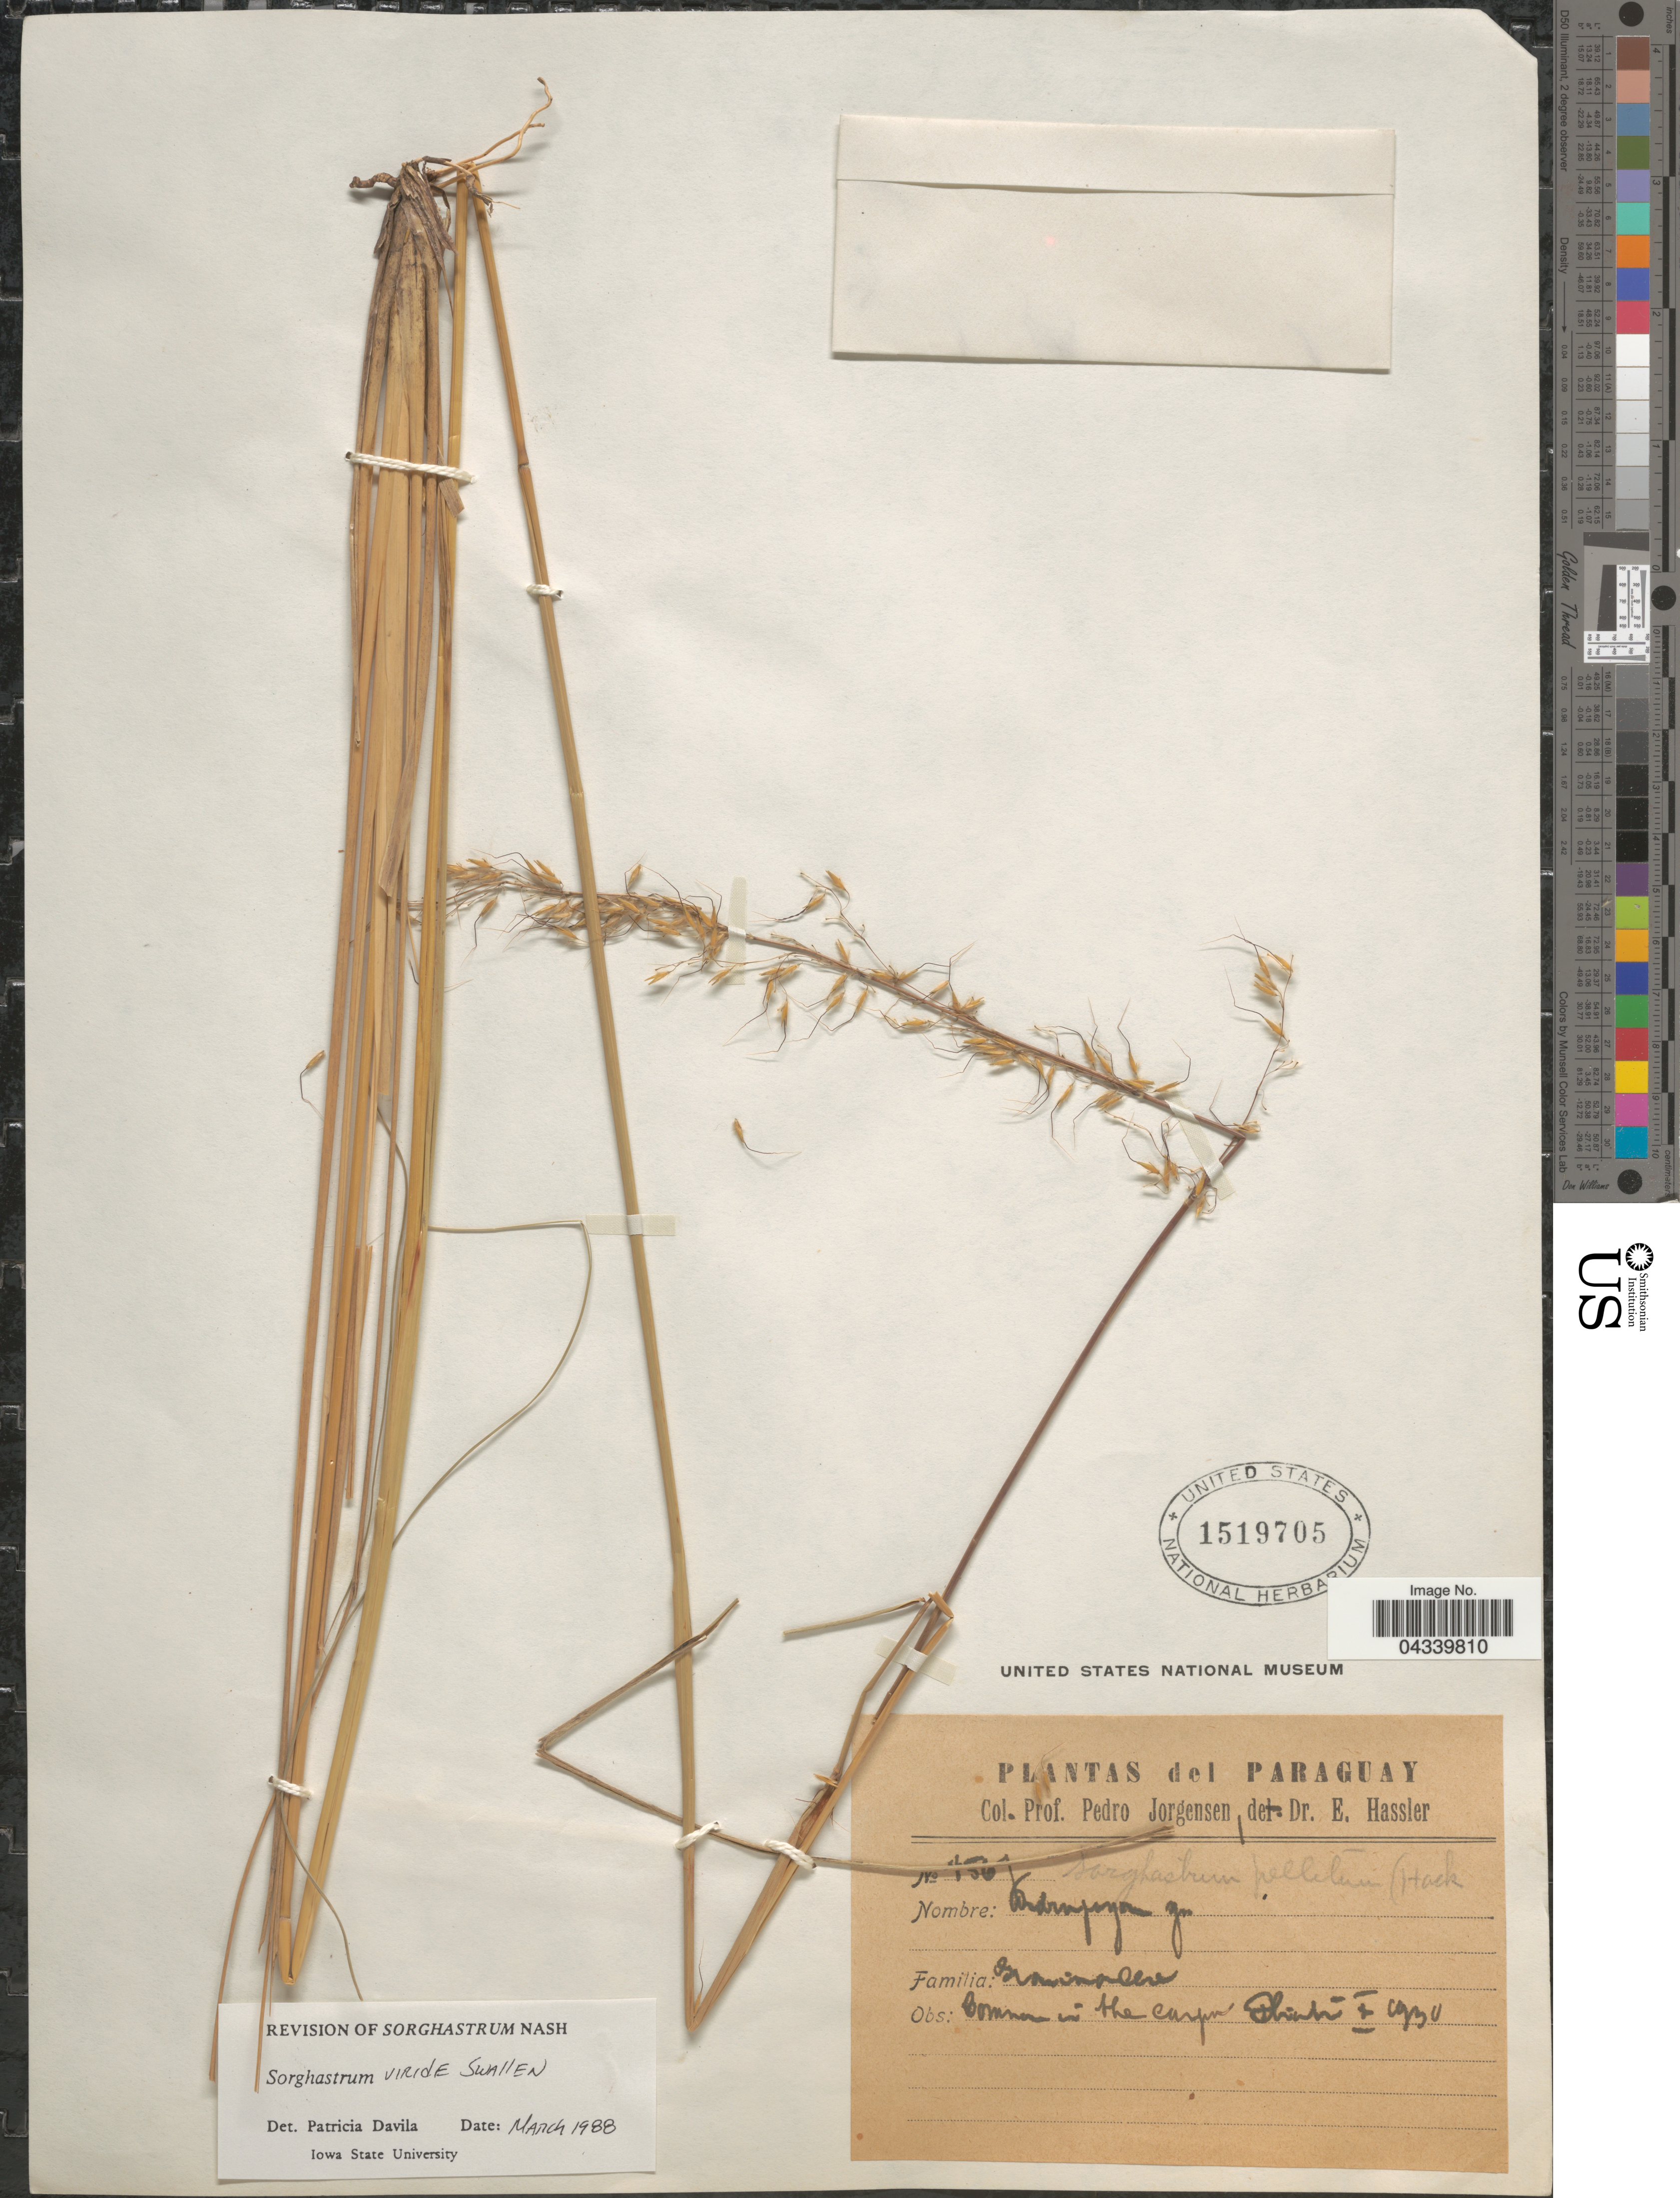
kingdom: Plantae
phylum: Tracheophyta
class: Liliopsida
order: Poales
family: Poaceae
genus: Sorghastrum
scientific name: Sorghastrum viride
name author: Swallen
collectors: P. Jörgensen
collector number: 1567*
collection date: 1930-10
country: Paraguay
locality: Common in the campo Hiati.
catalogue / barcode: US 1519705